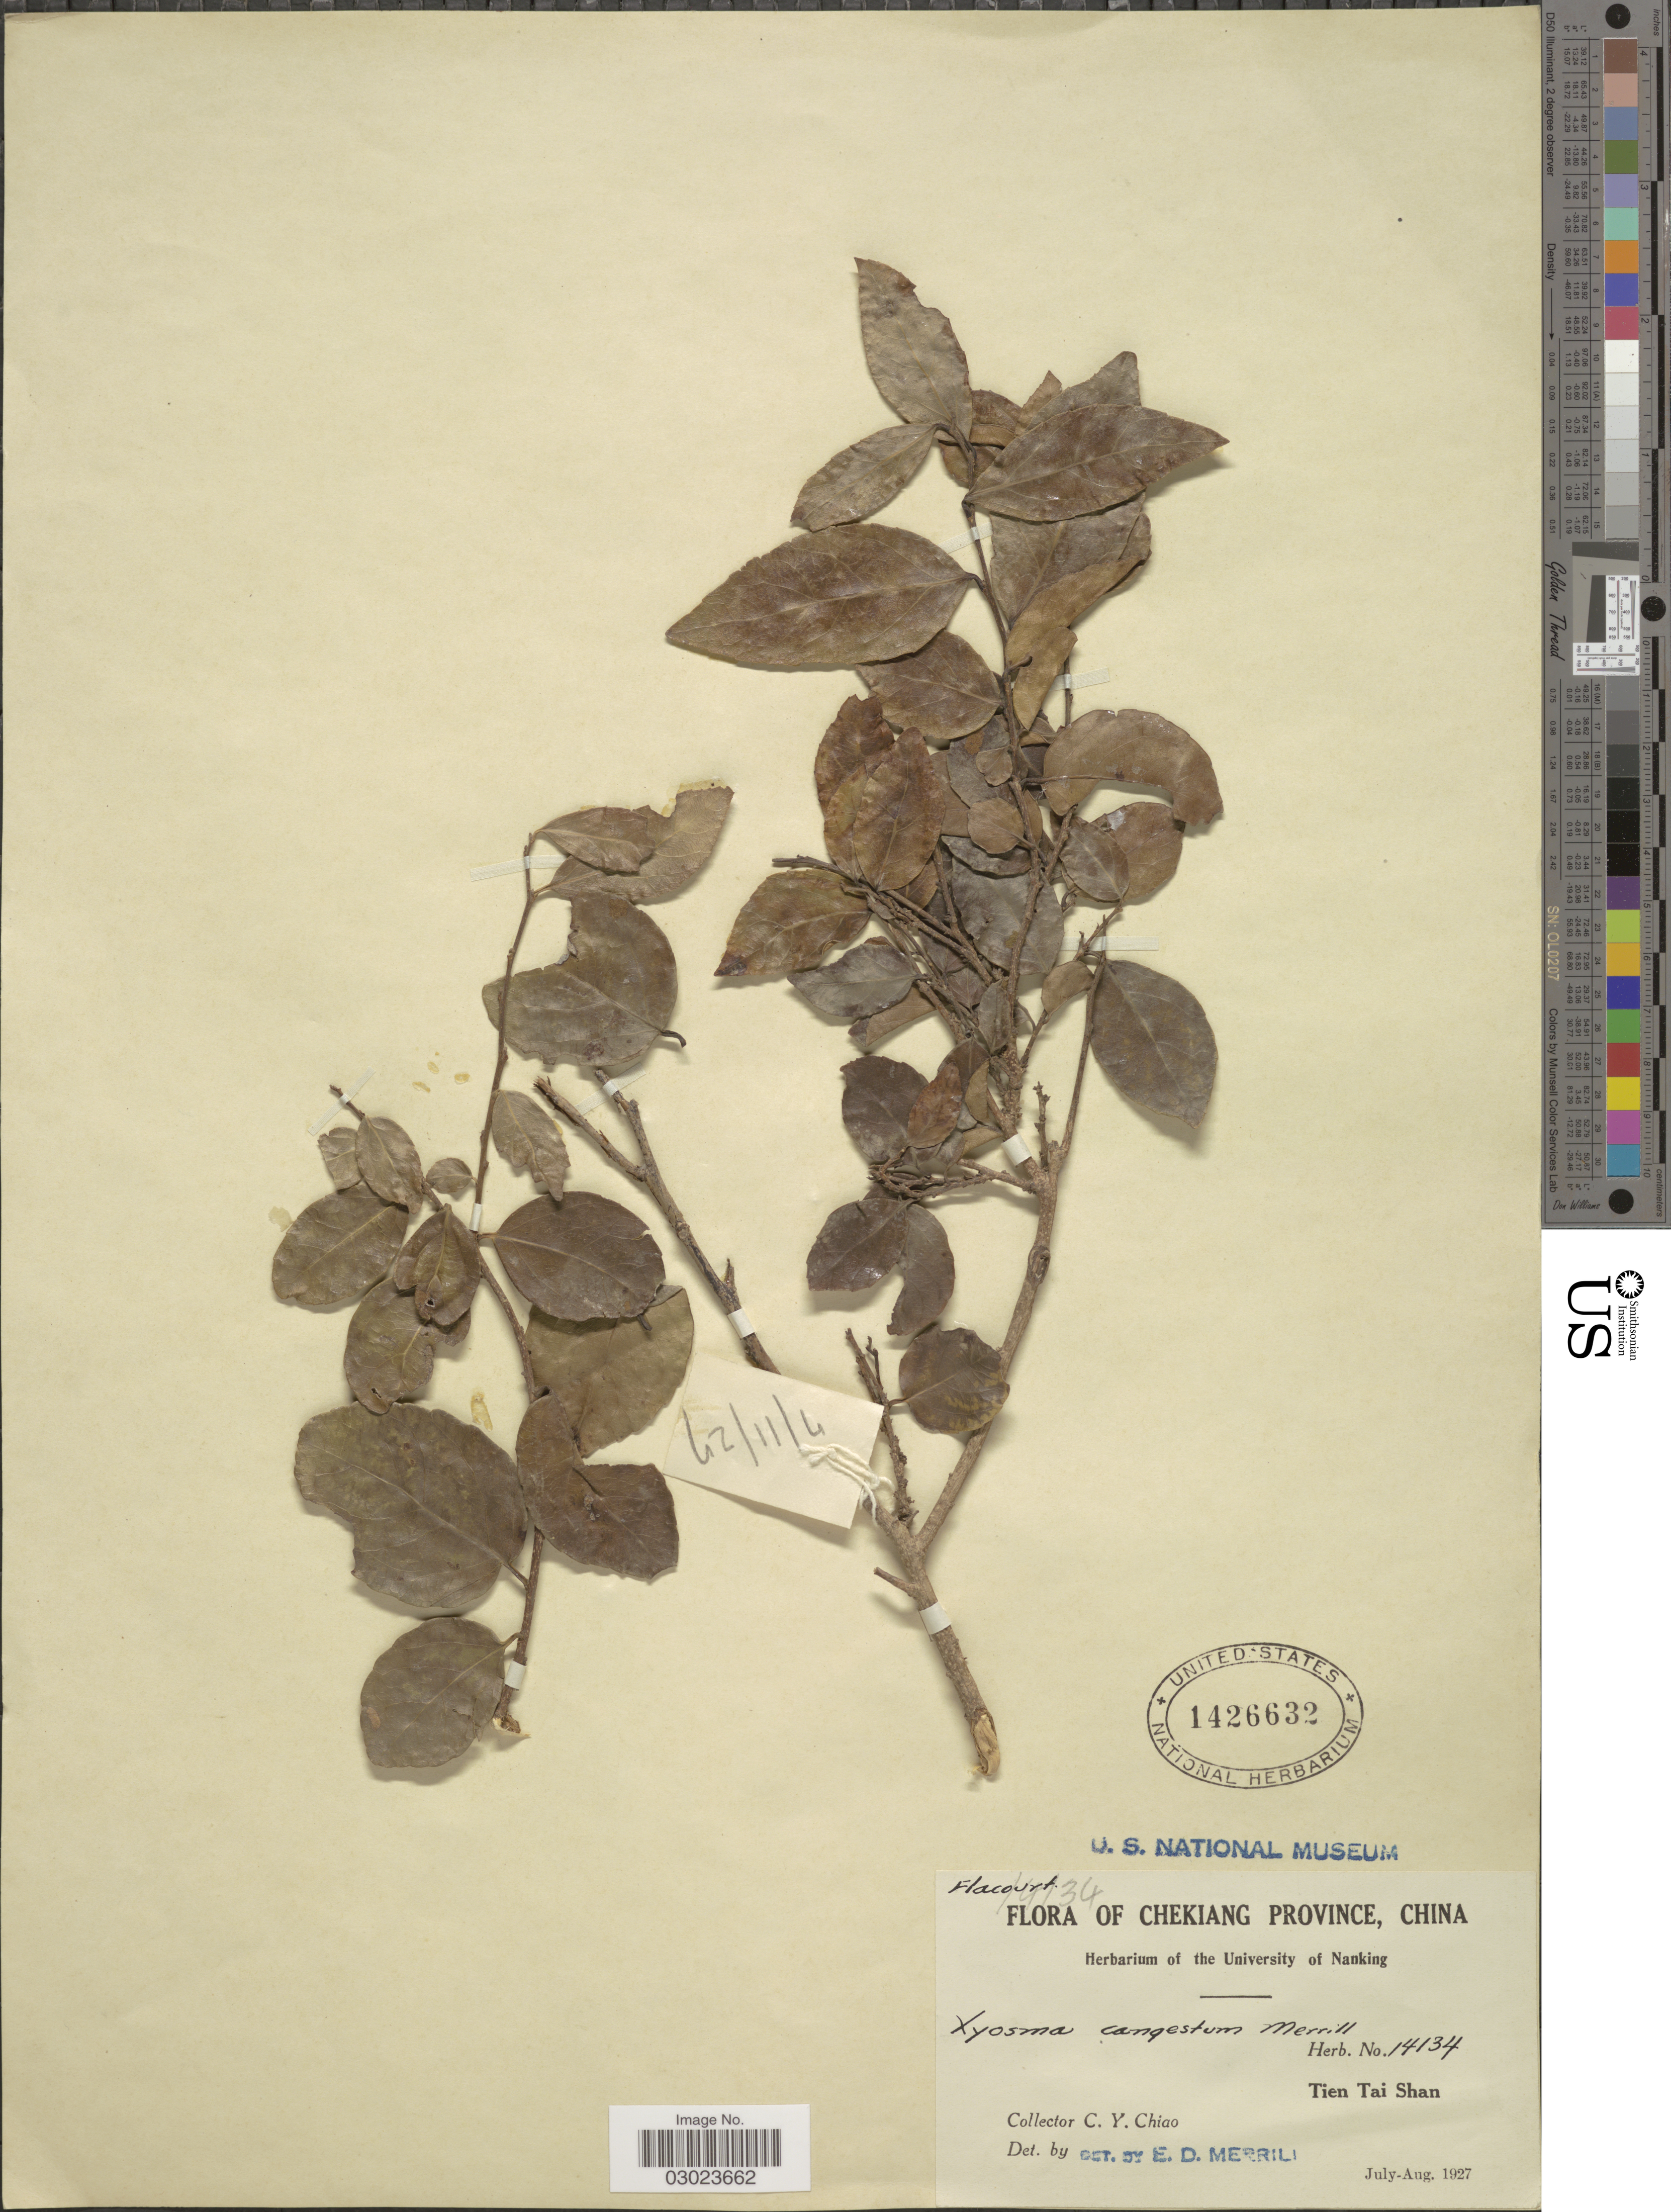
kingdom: Plantae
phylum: Tracheophyta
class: Magnoliopsida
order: Malpighiales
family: Salicaceae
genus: Xylosma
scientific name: Xylosma congesta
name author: (Lour.) Merr.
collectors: C. Y. Chiao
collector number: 14134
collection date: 1927-07/1927-08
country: China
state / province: Zhejiang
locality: Chekiang Province, China, Tien Tai Shan.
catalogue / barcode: US 1426632